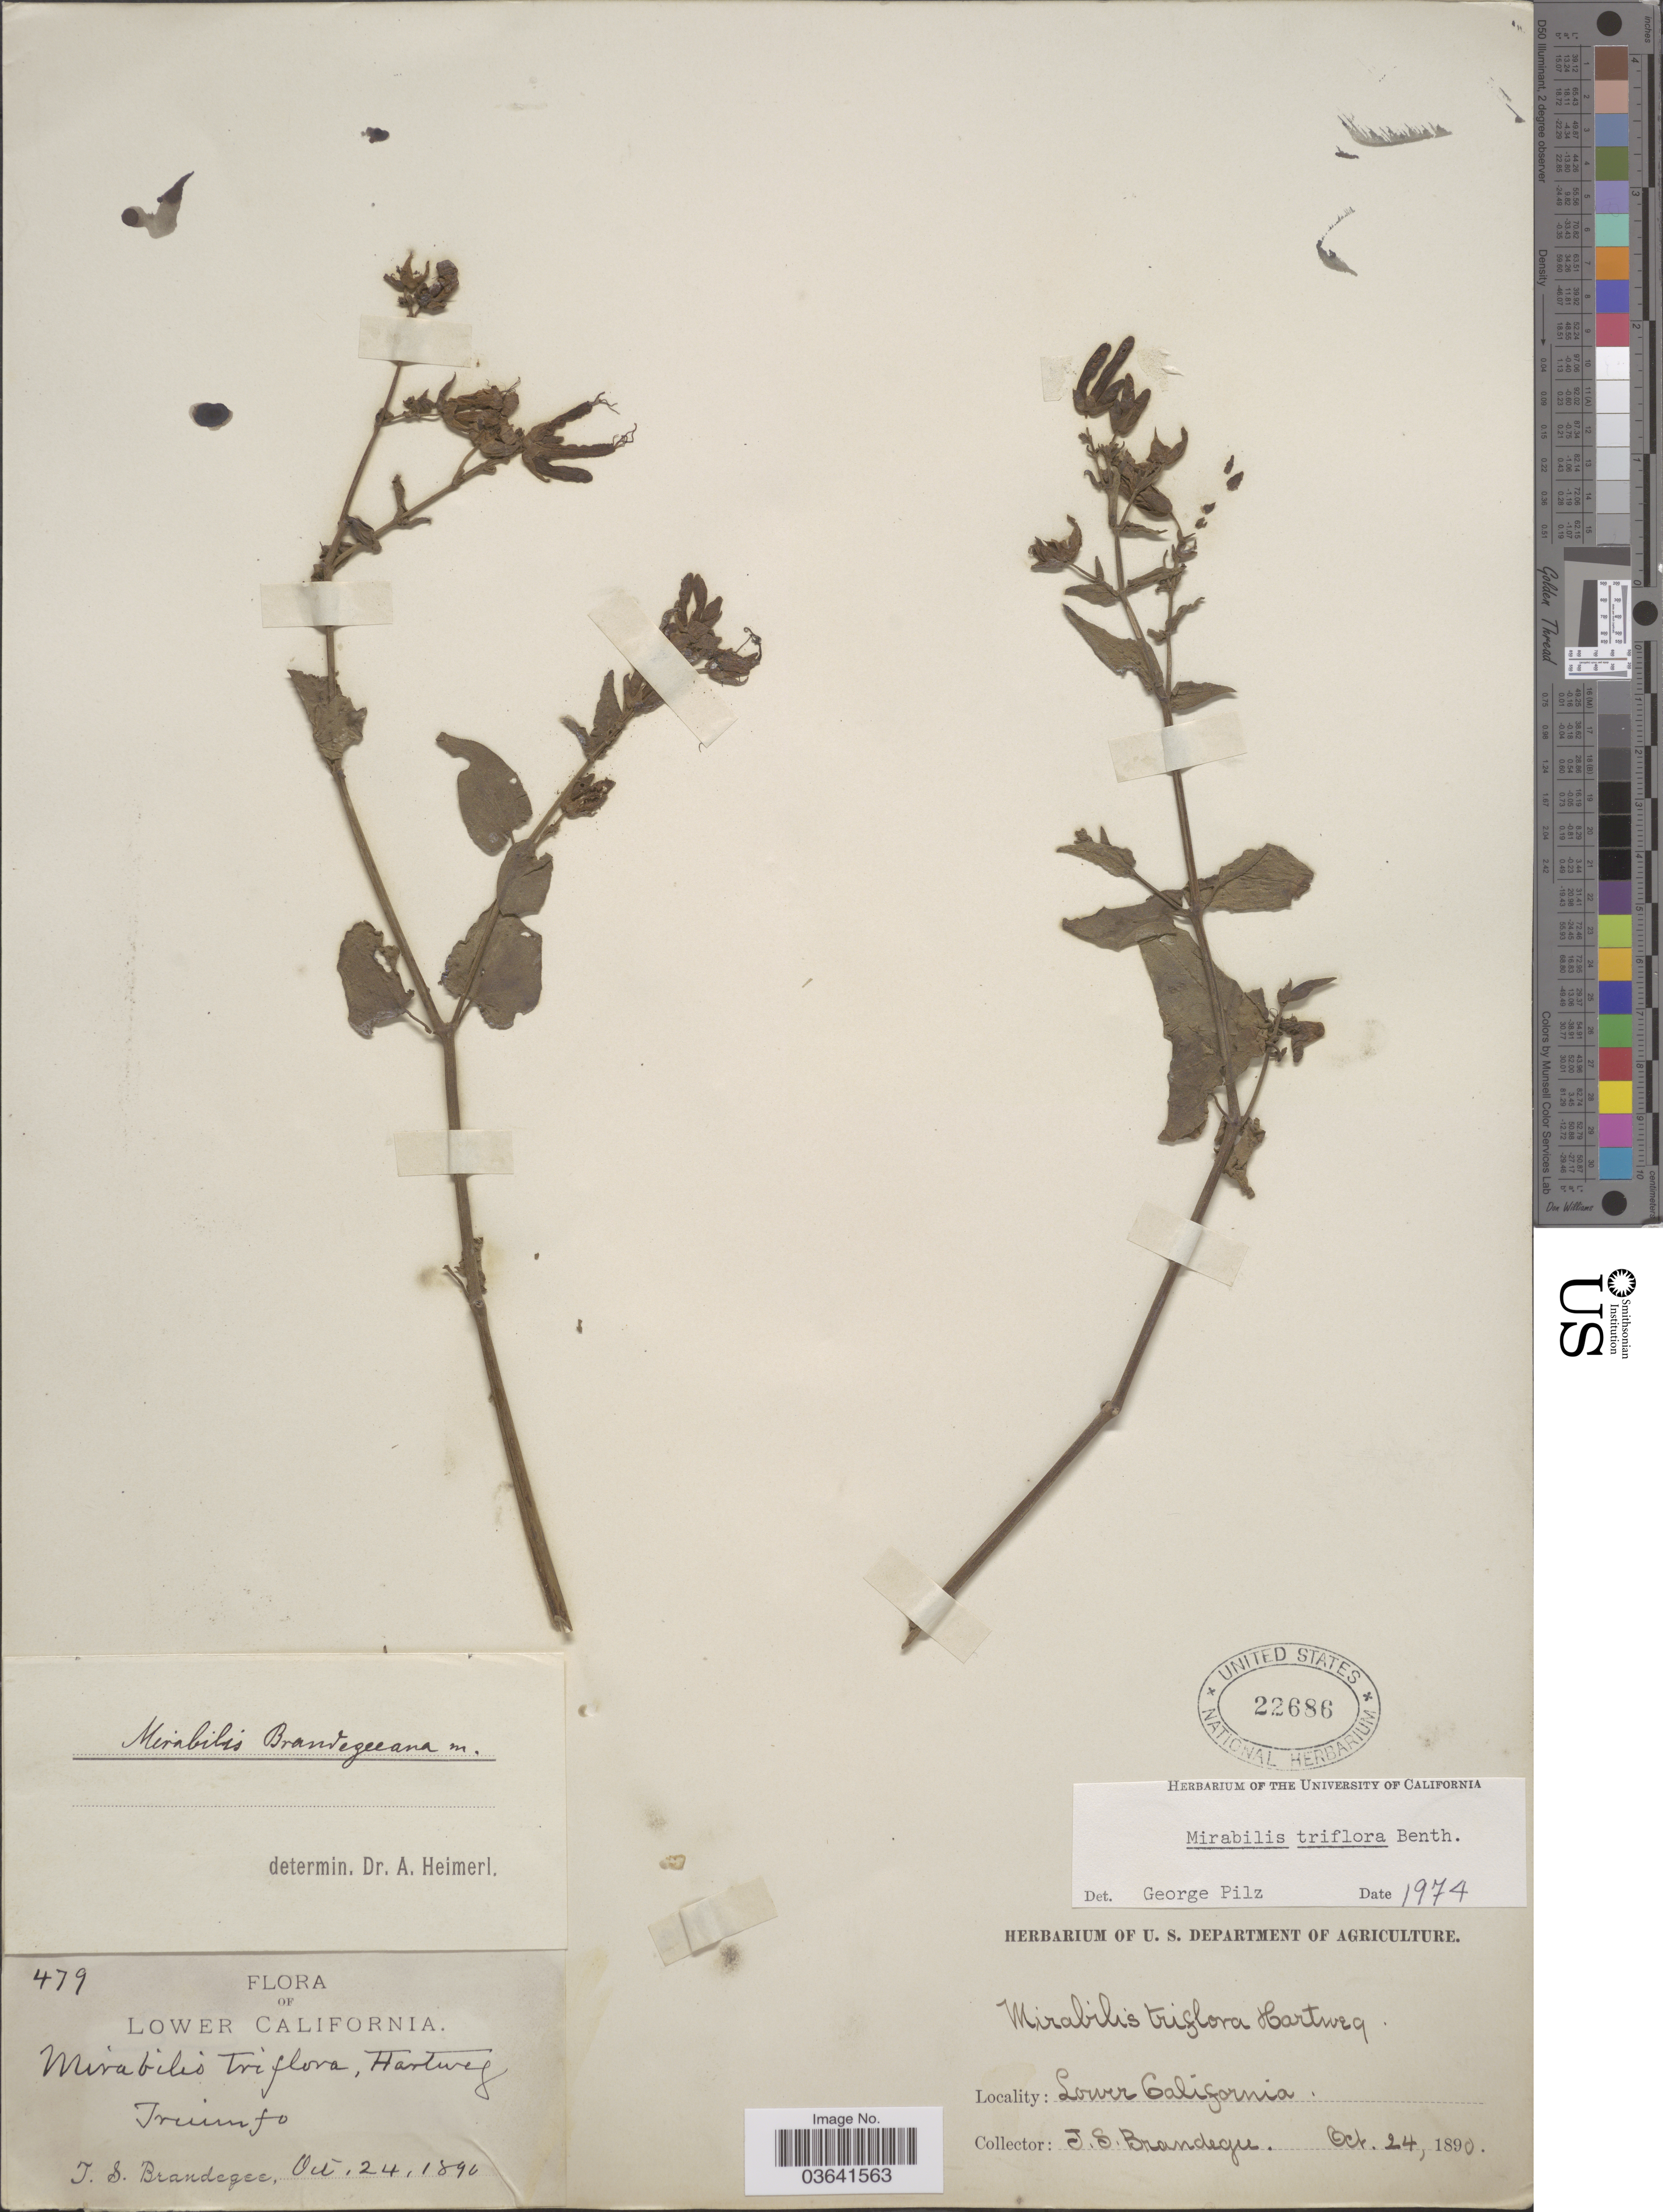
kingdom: Plantae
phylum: Tracheophyta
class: Magnoliopsida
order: Caryophyllales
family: Nyctaginaceae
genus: Mirabilis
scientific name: Mirabilis triflora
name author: Benth.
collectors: T. S. Brandegee (herbarium)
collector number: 479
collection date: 1890-10-24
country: Mexico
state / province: Baja California Sur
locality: Lower California. Triunfo.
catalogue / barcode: US 22686